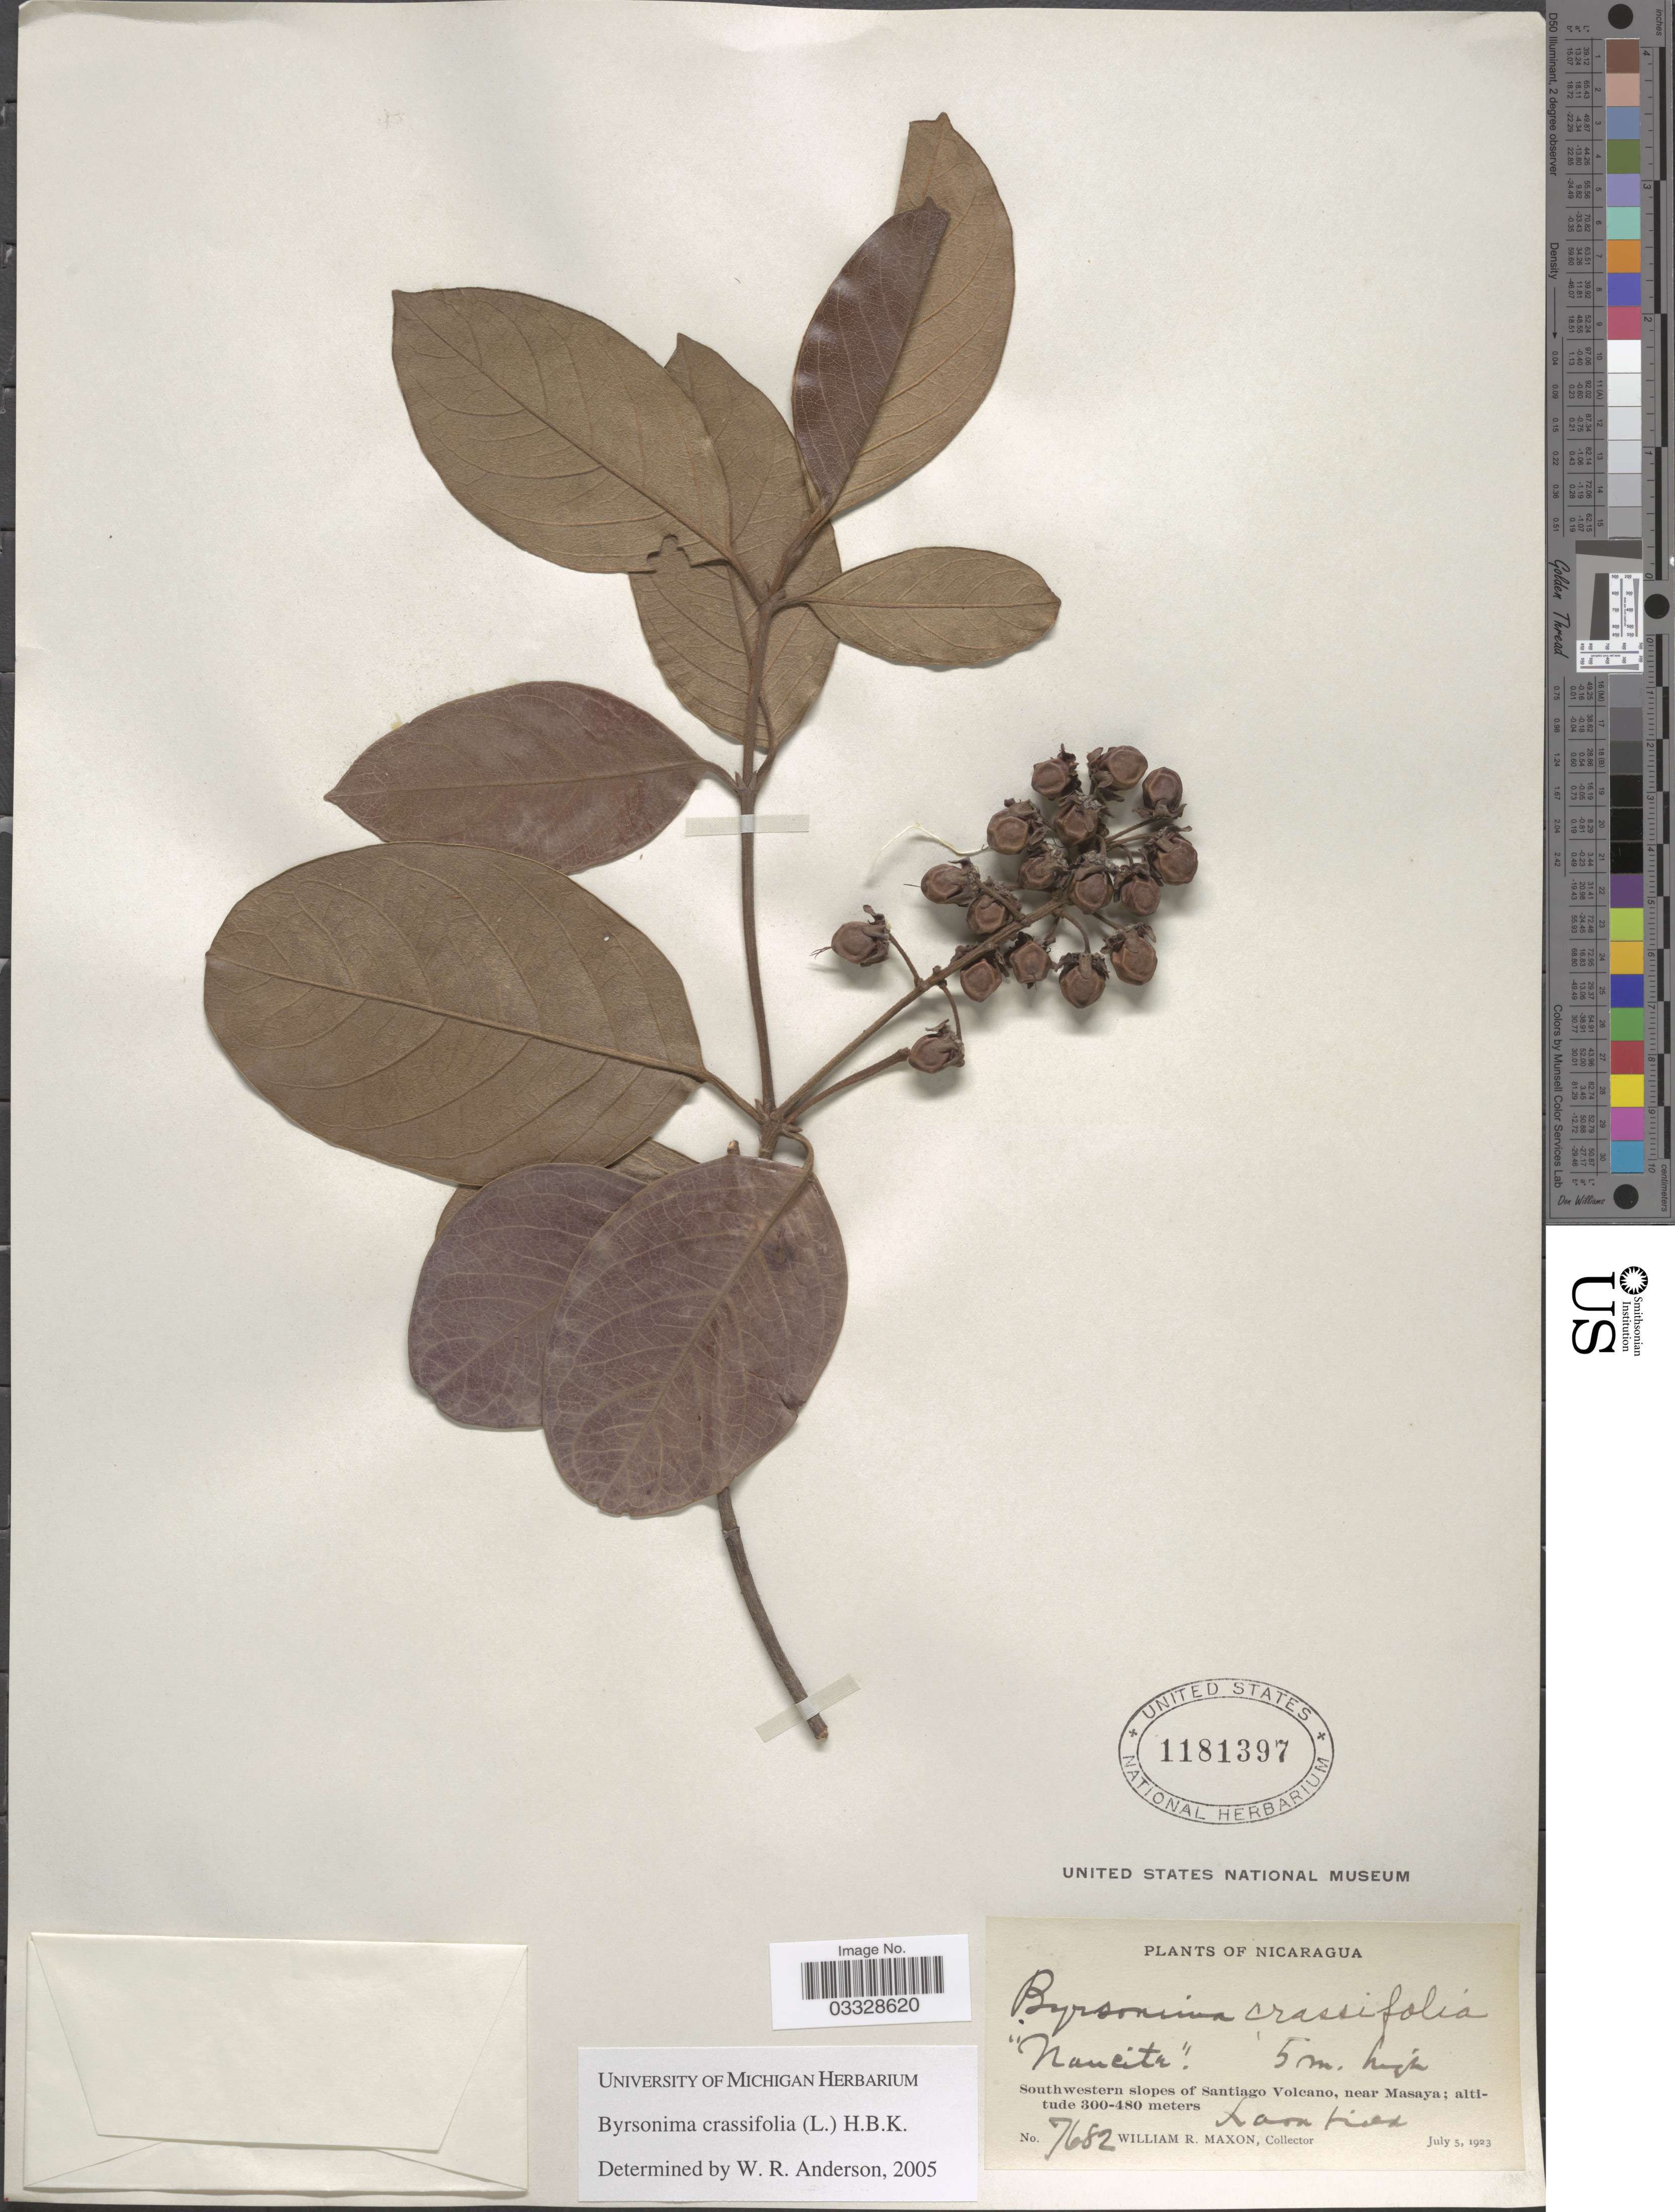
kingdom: Plantae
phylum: Tracheophyta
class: Magnoliopsida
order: Malpighiales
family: Malpighiaceae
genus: Byrsonima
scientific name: Byrsonima crassifolia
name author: (L.) Kunth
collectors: W. R. Maxon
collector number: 7682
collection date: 1923-07-05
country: Nicaragua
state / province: Masaya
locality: Southwestern slopes of Santiago Volcano, near Masaya.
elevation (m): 300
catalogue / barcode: US 1181397